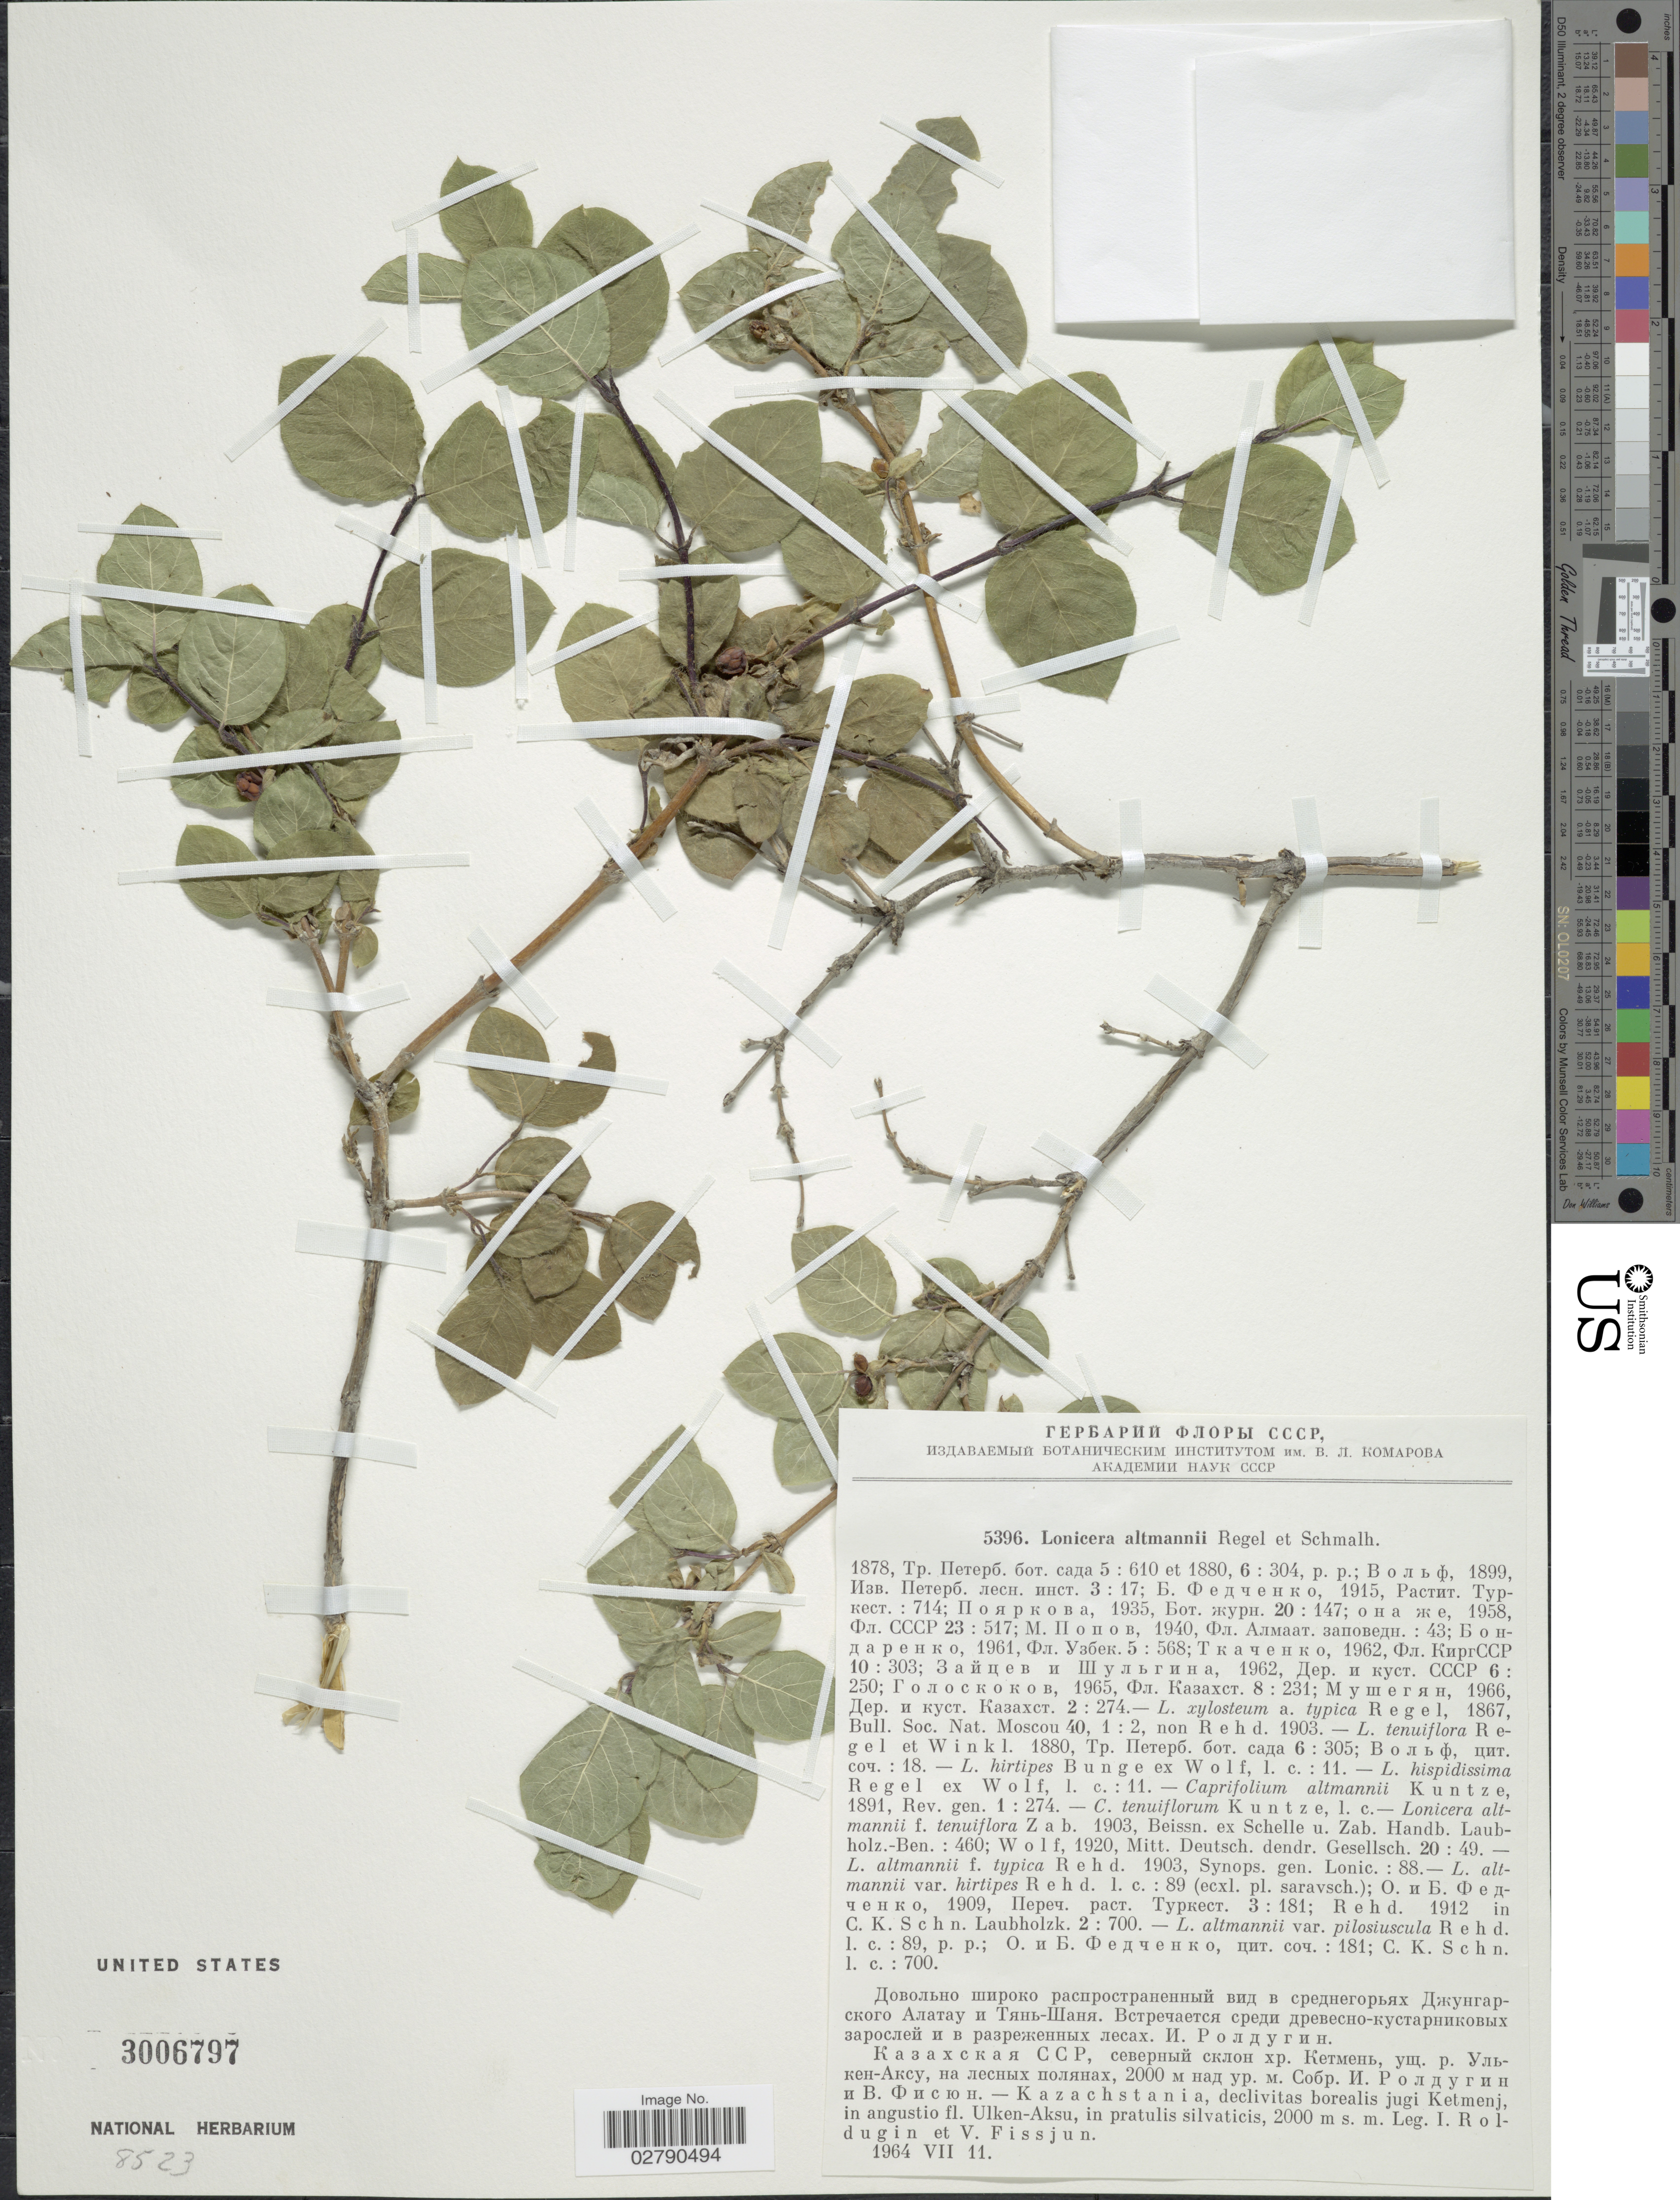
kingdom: Plantae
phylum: Tracheophyta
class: Magnoliopsida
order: Dipsacales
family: Caprifoliaceae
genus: Lonicera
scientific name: Lonicera altmannii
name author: Regel & Schmalh.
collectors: I. Roldugin & V. Fissjun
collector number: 5396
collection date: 1964-07-11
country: Kazakhstan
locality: Declivitas borealis jugi Ketmenj, in angustio fl. Ulken-Aksu, in pratulis silvaticis.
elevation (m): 2000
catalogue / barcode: US 3006797